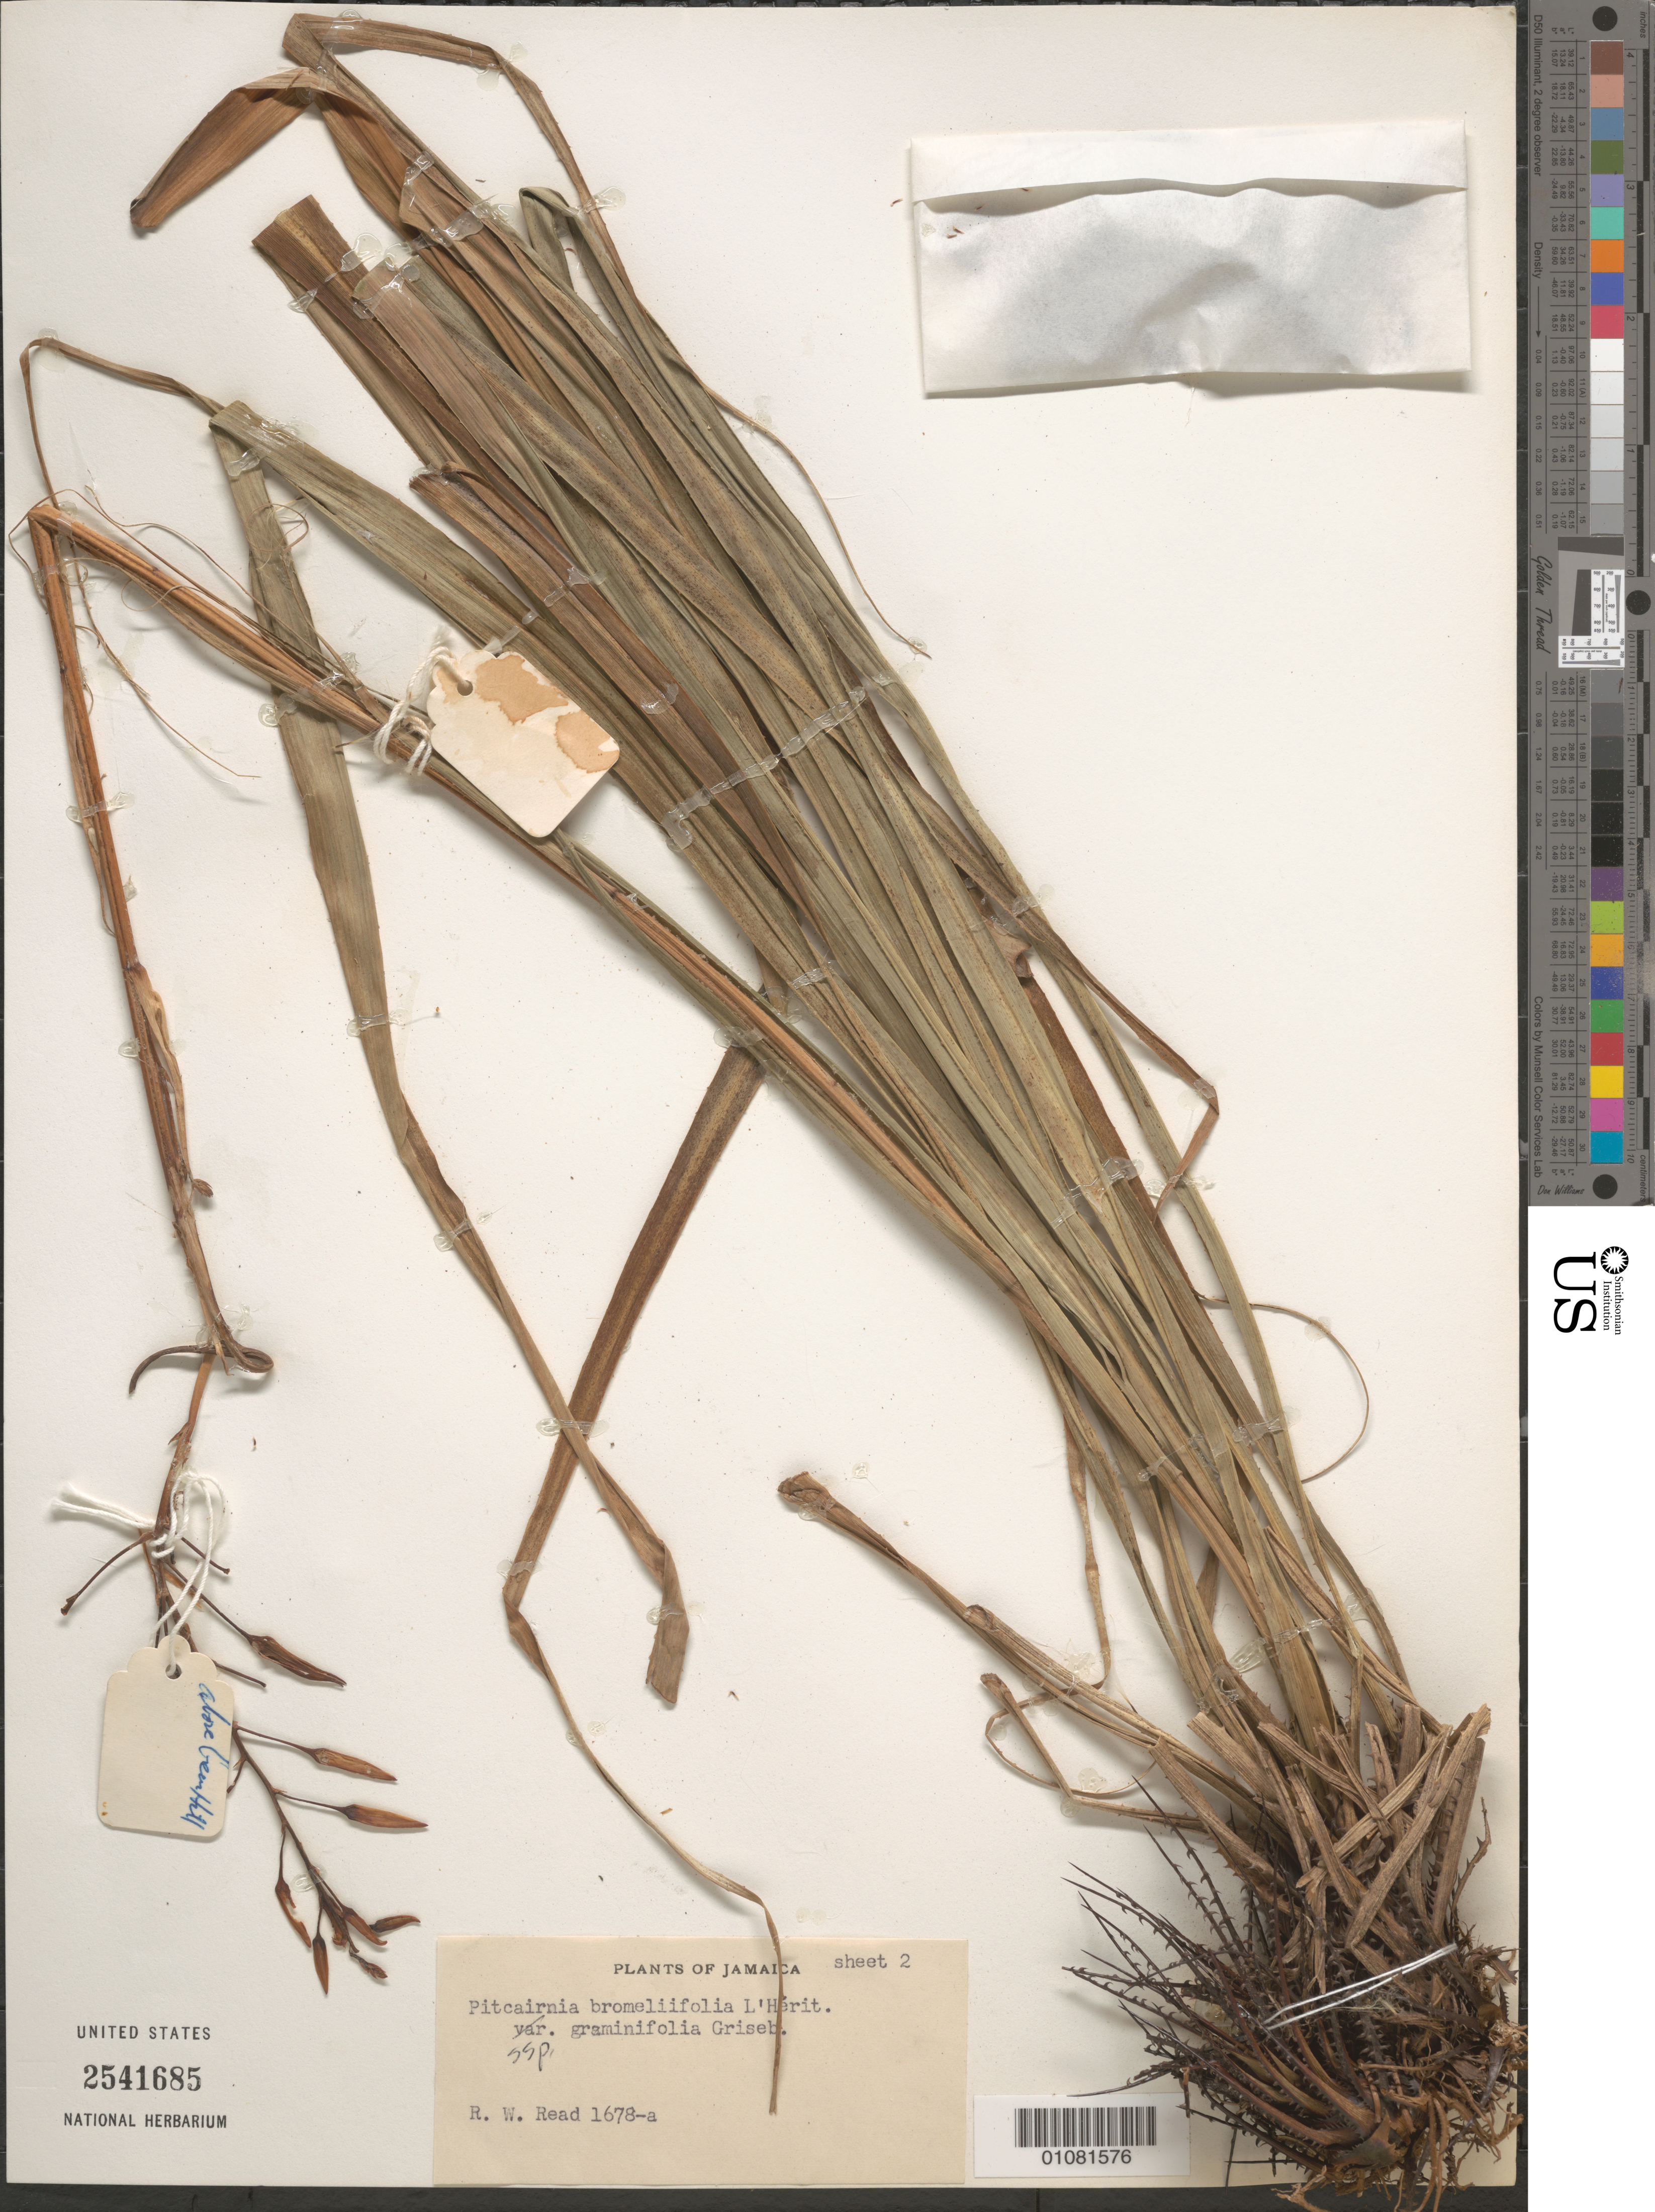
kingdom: Plantae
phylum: Tracheophyta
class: Liliopsida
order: Poales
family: Bromeliaceae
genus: Pitcairnia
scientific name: Pitcairnia bromeliifolia var. graminifolia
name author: Griseb.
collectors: R. W. Read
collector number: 1678a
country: Jamaica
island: Jamaica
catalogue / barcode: US 2541685